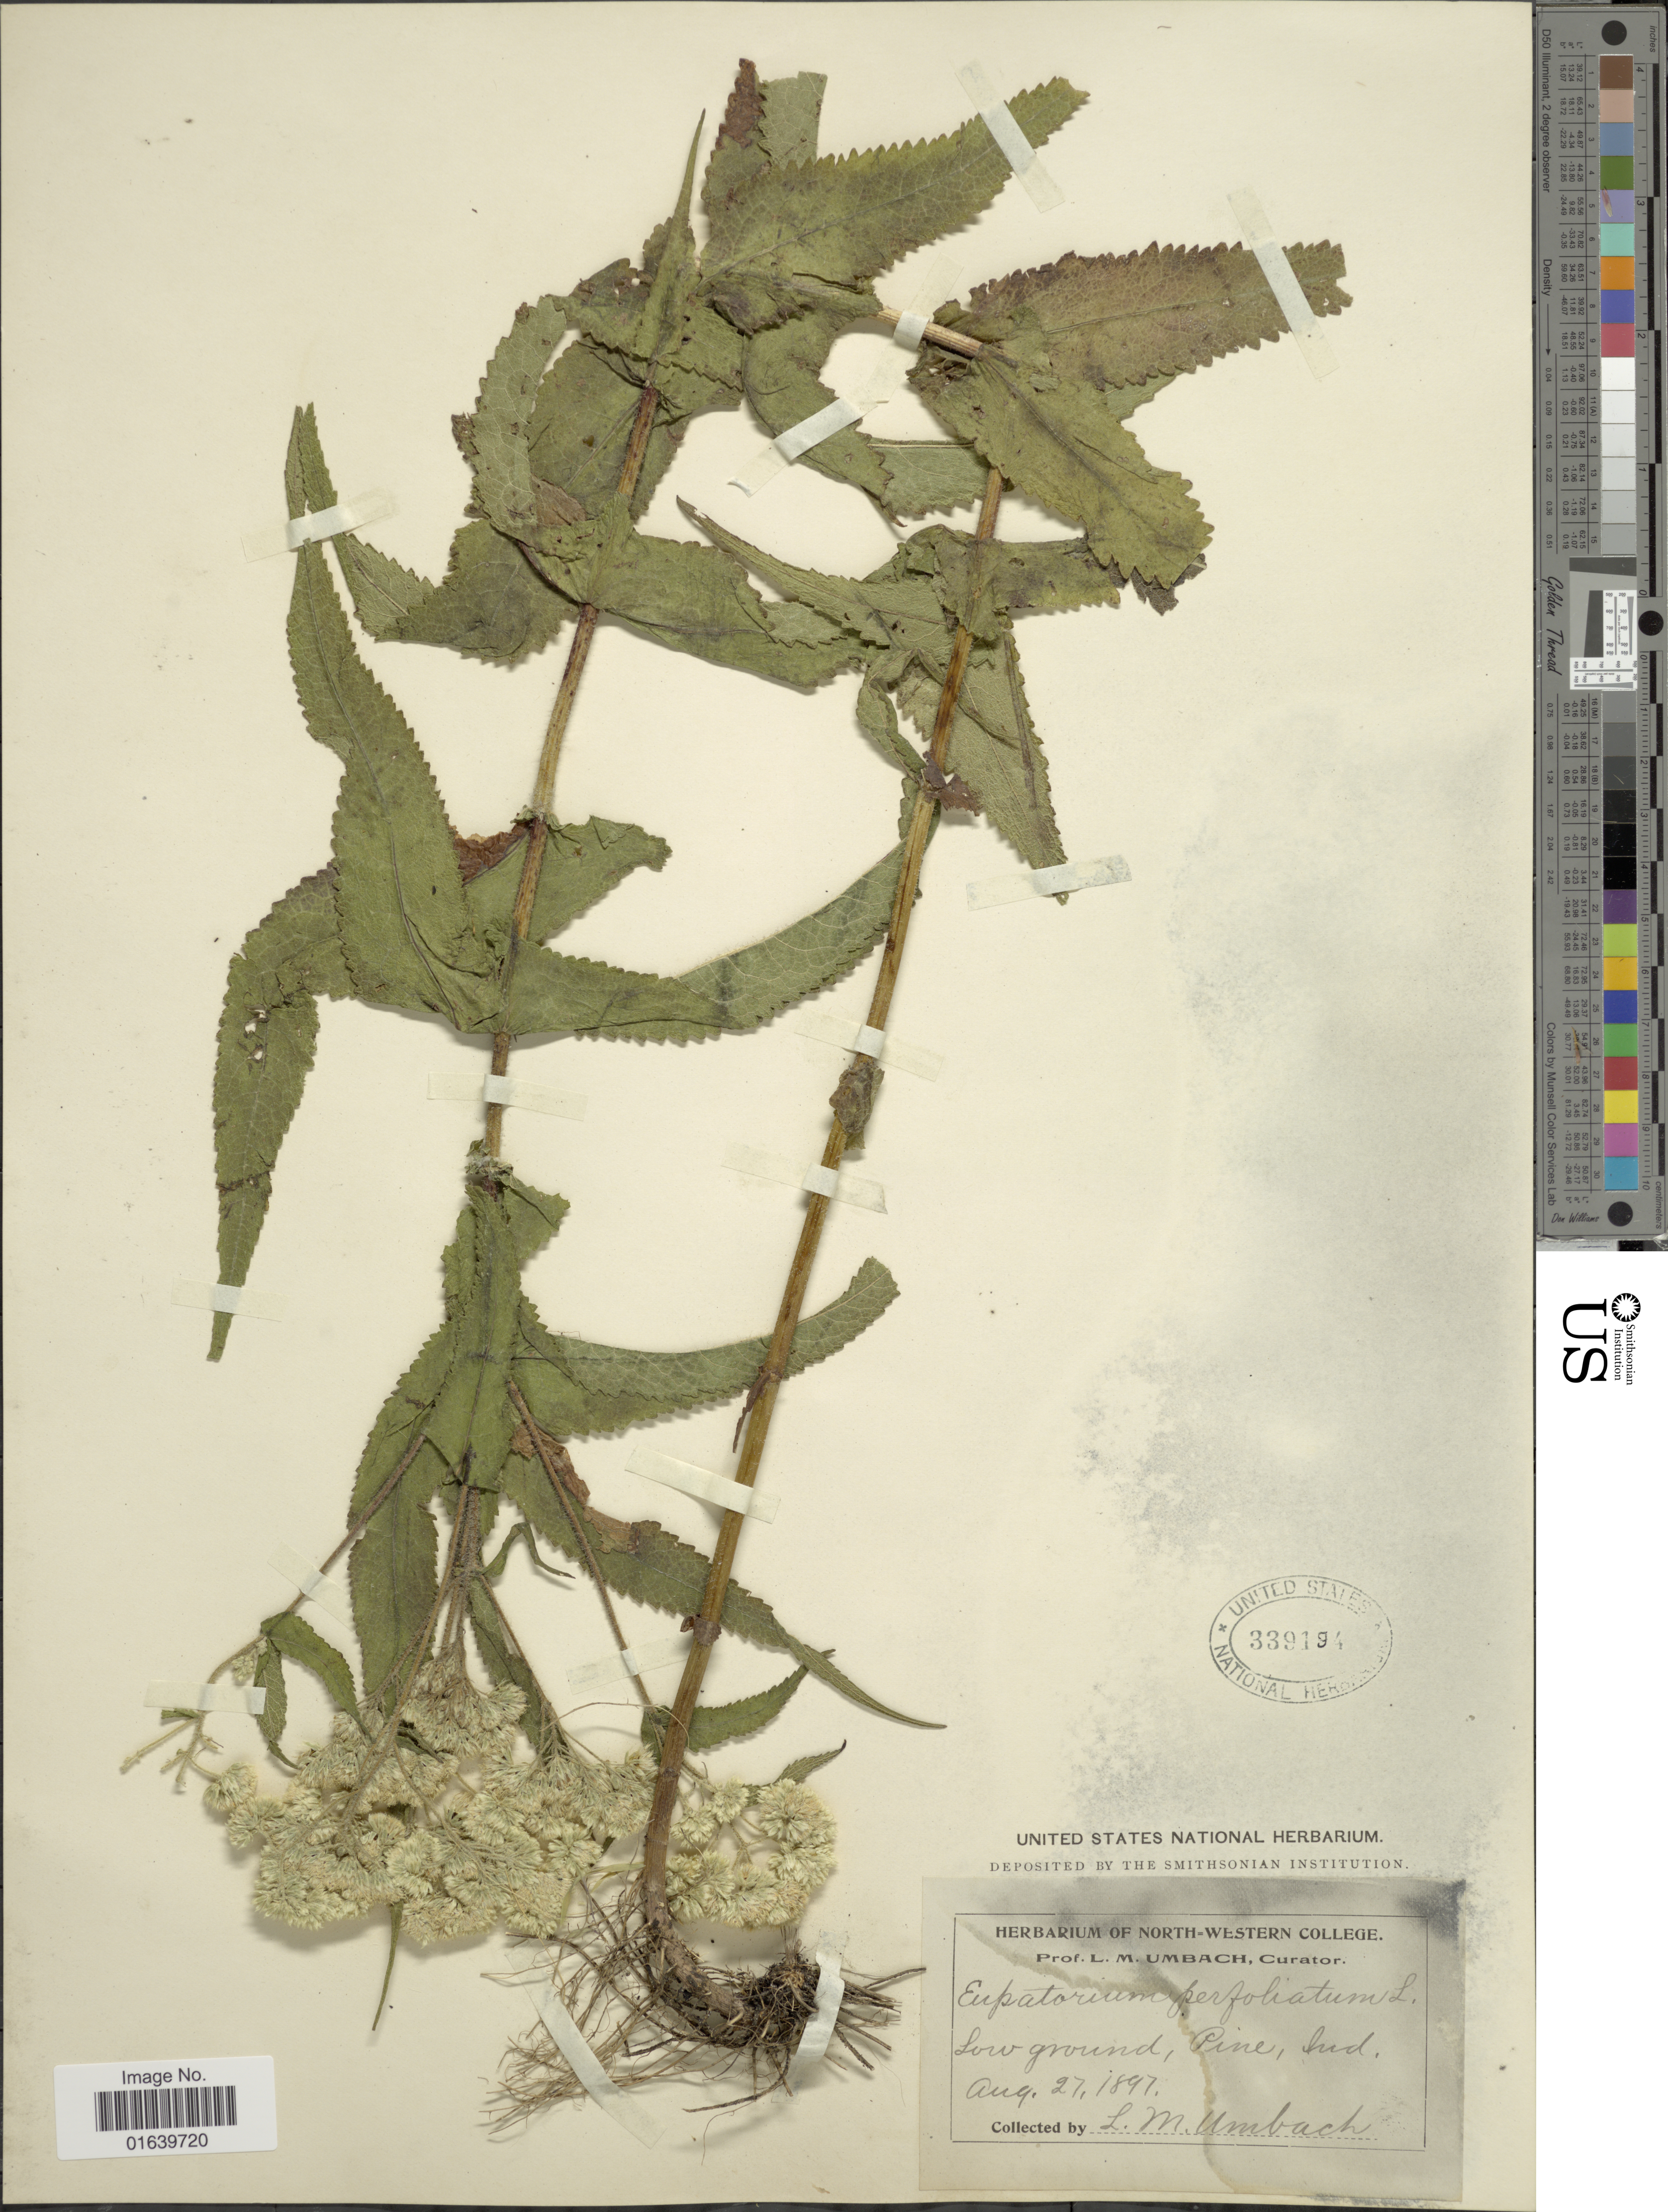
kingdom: Plantae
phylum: Tracheophyta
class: Magnoliopsida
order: Asterales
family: Asteraceae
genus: Eupatorium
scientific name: Eupatorium perfoliatum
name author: L.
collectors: L. M. Umbach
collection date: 1897-08-27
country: United States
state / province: Indiana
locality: Low ground, Pine.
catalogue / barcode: US 339194